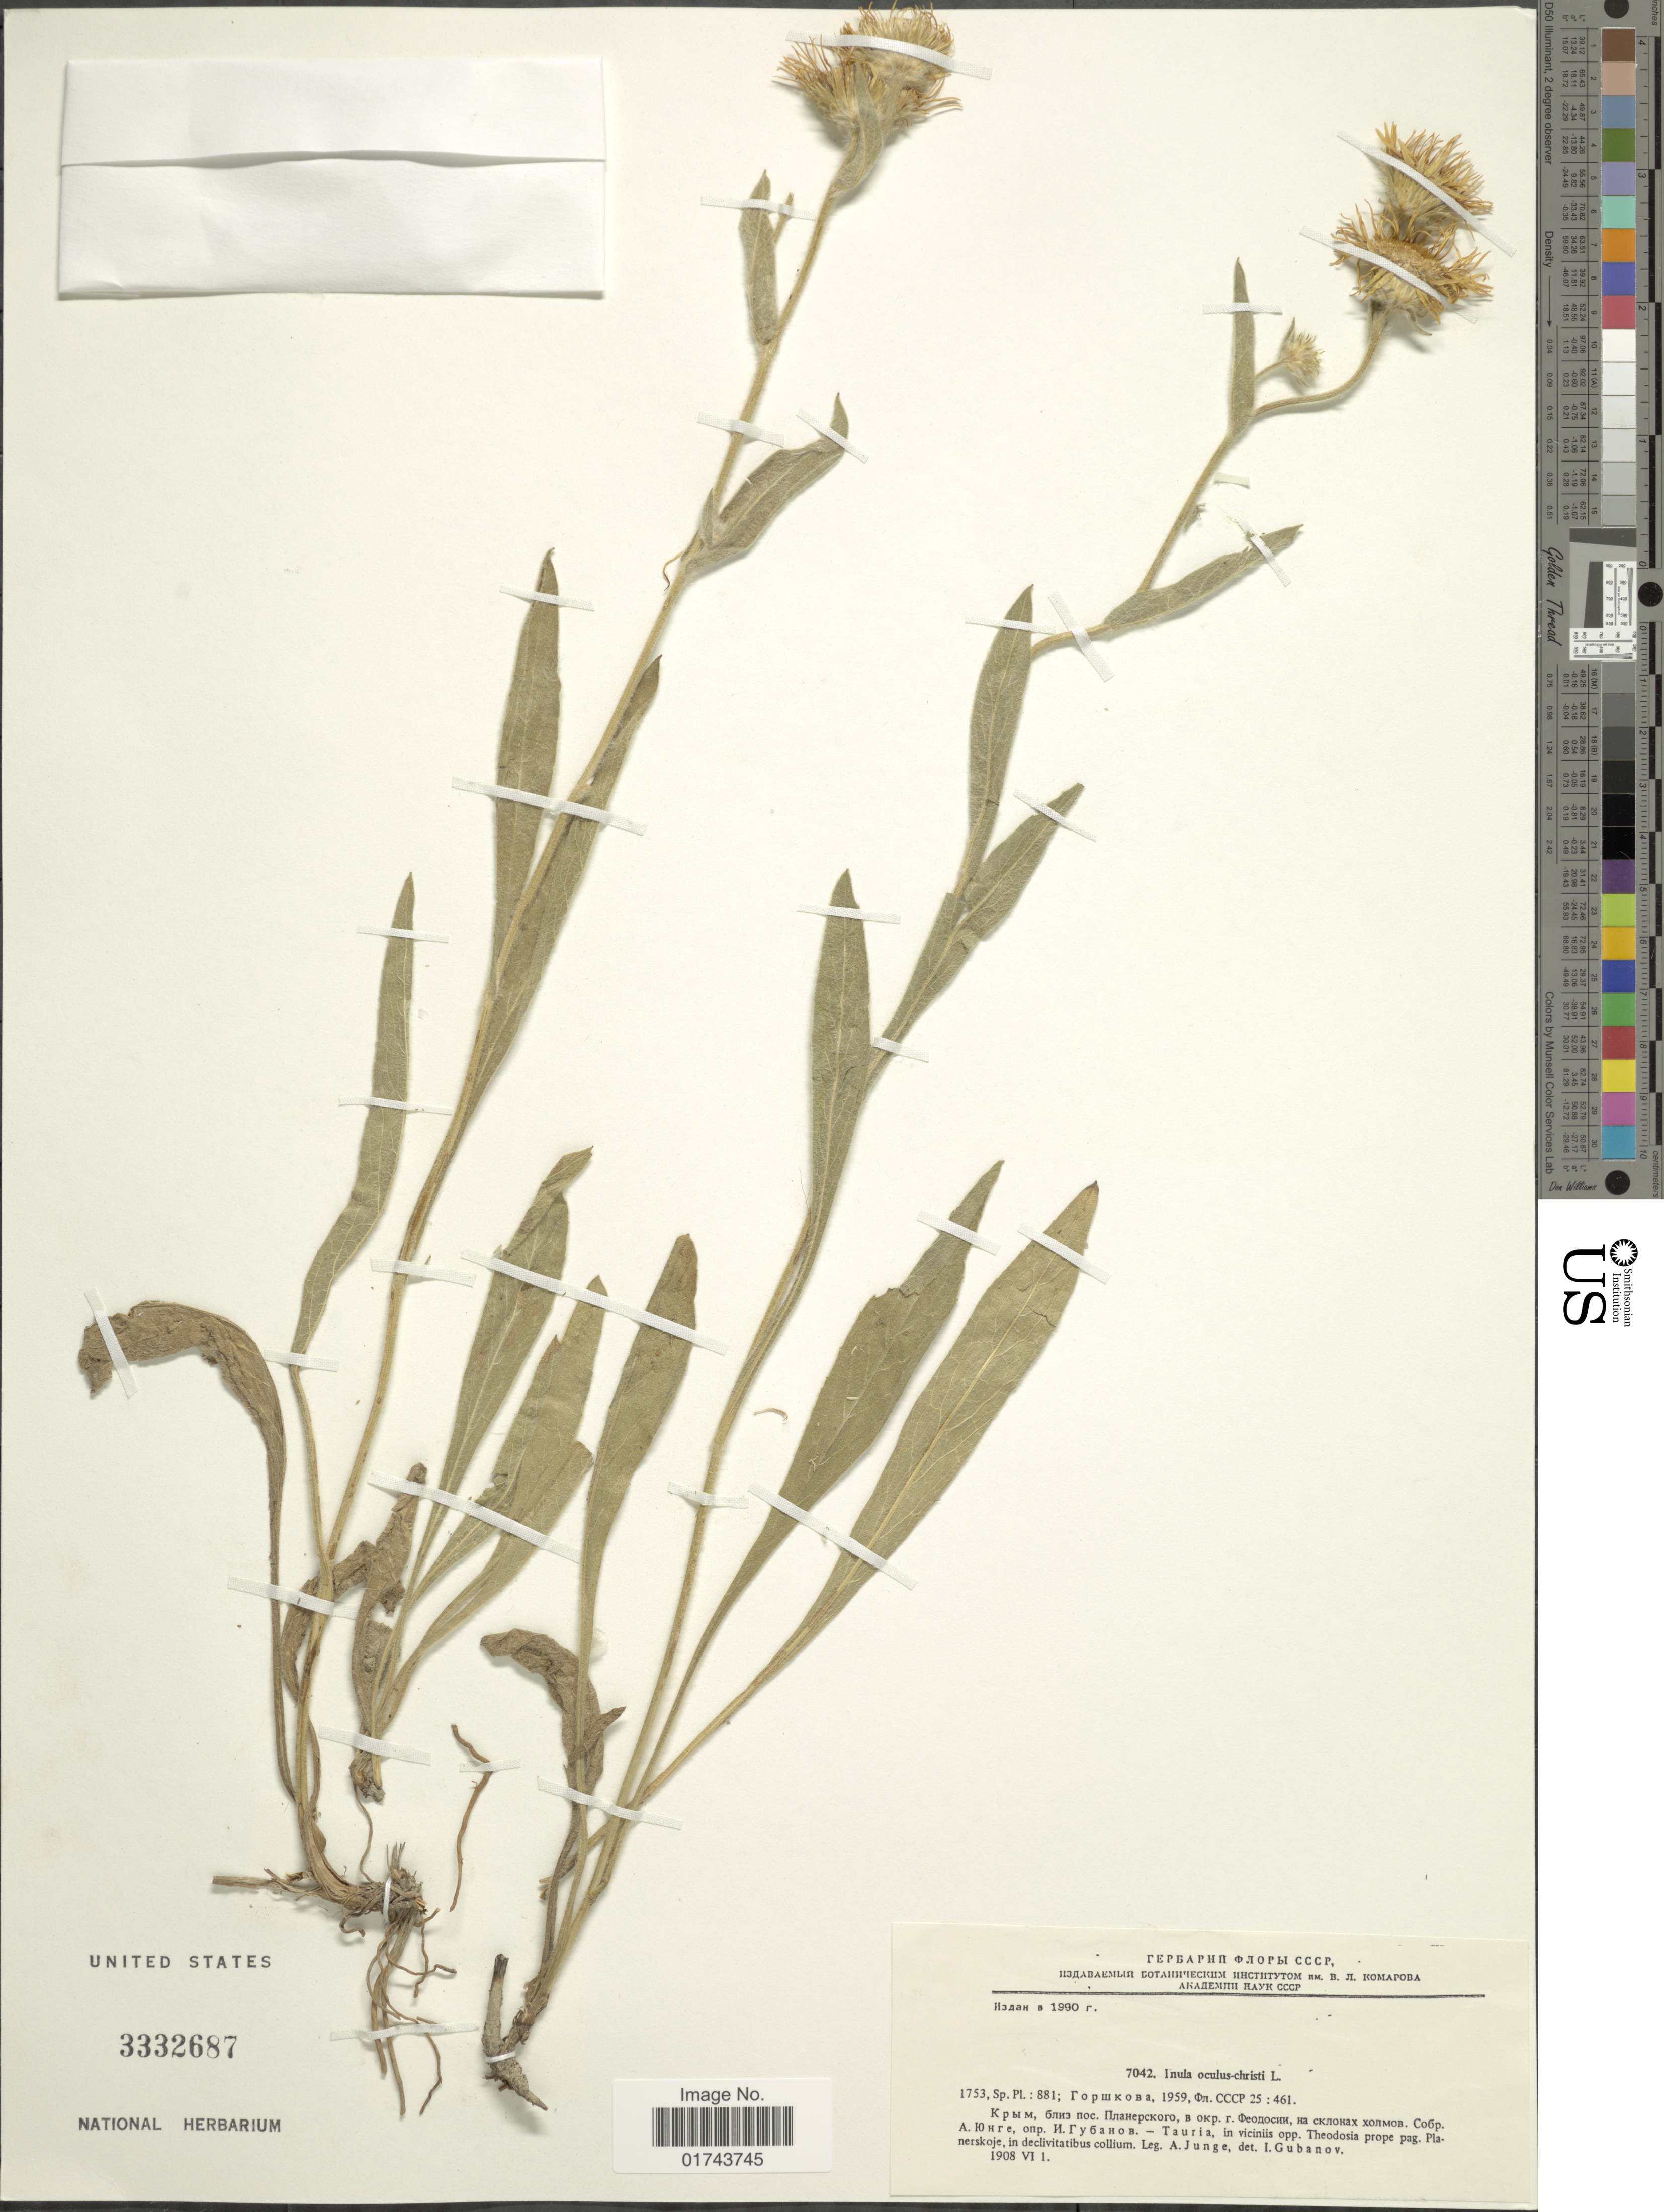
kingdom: Plantae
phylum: Tracheophyta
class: Magnoliopsida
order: Asterales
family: Asteraceae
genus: Inula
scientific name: Inula oculus-christi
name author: L.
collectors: A. Junge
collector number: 7042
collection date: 1908-06-01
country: Russian Federation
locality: Tauria, in viciniis opp. Theodosia prope pag. Planerskoje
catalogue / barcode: US 3332687